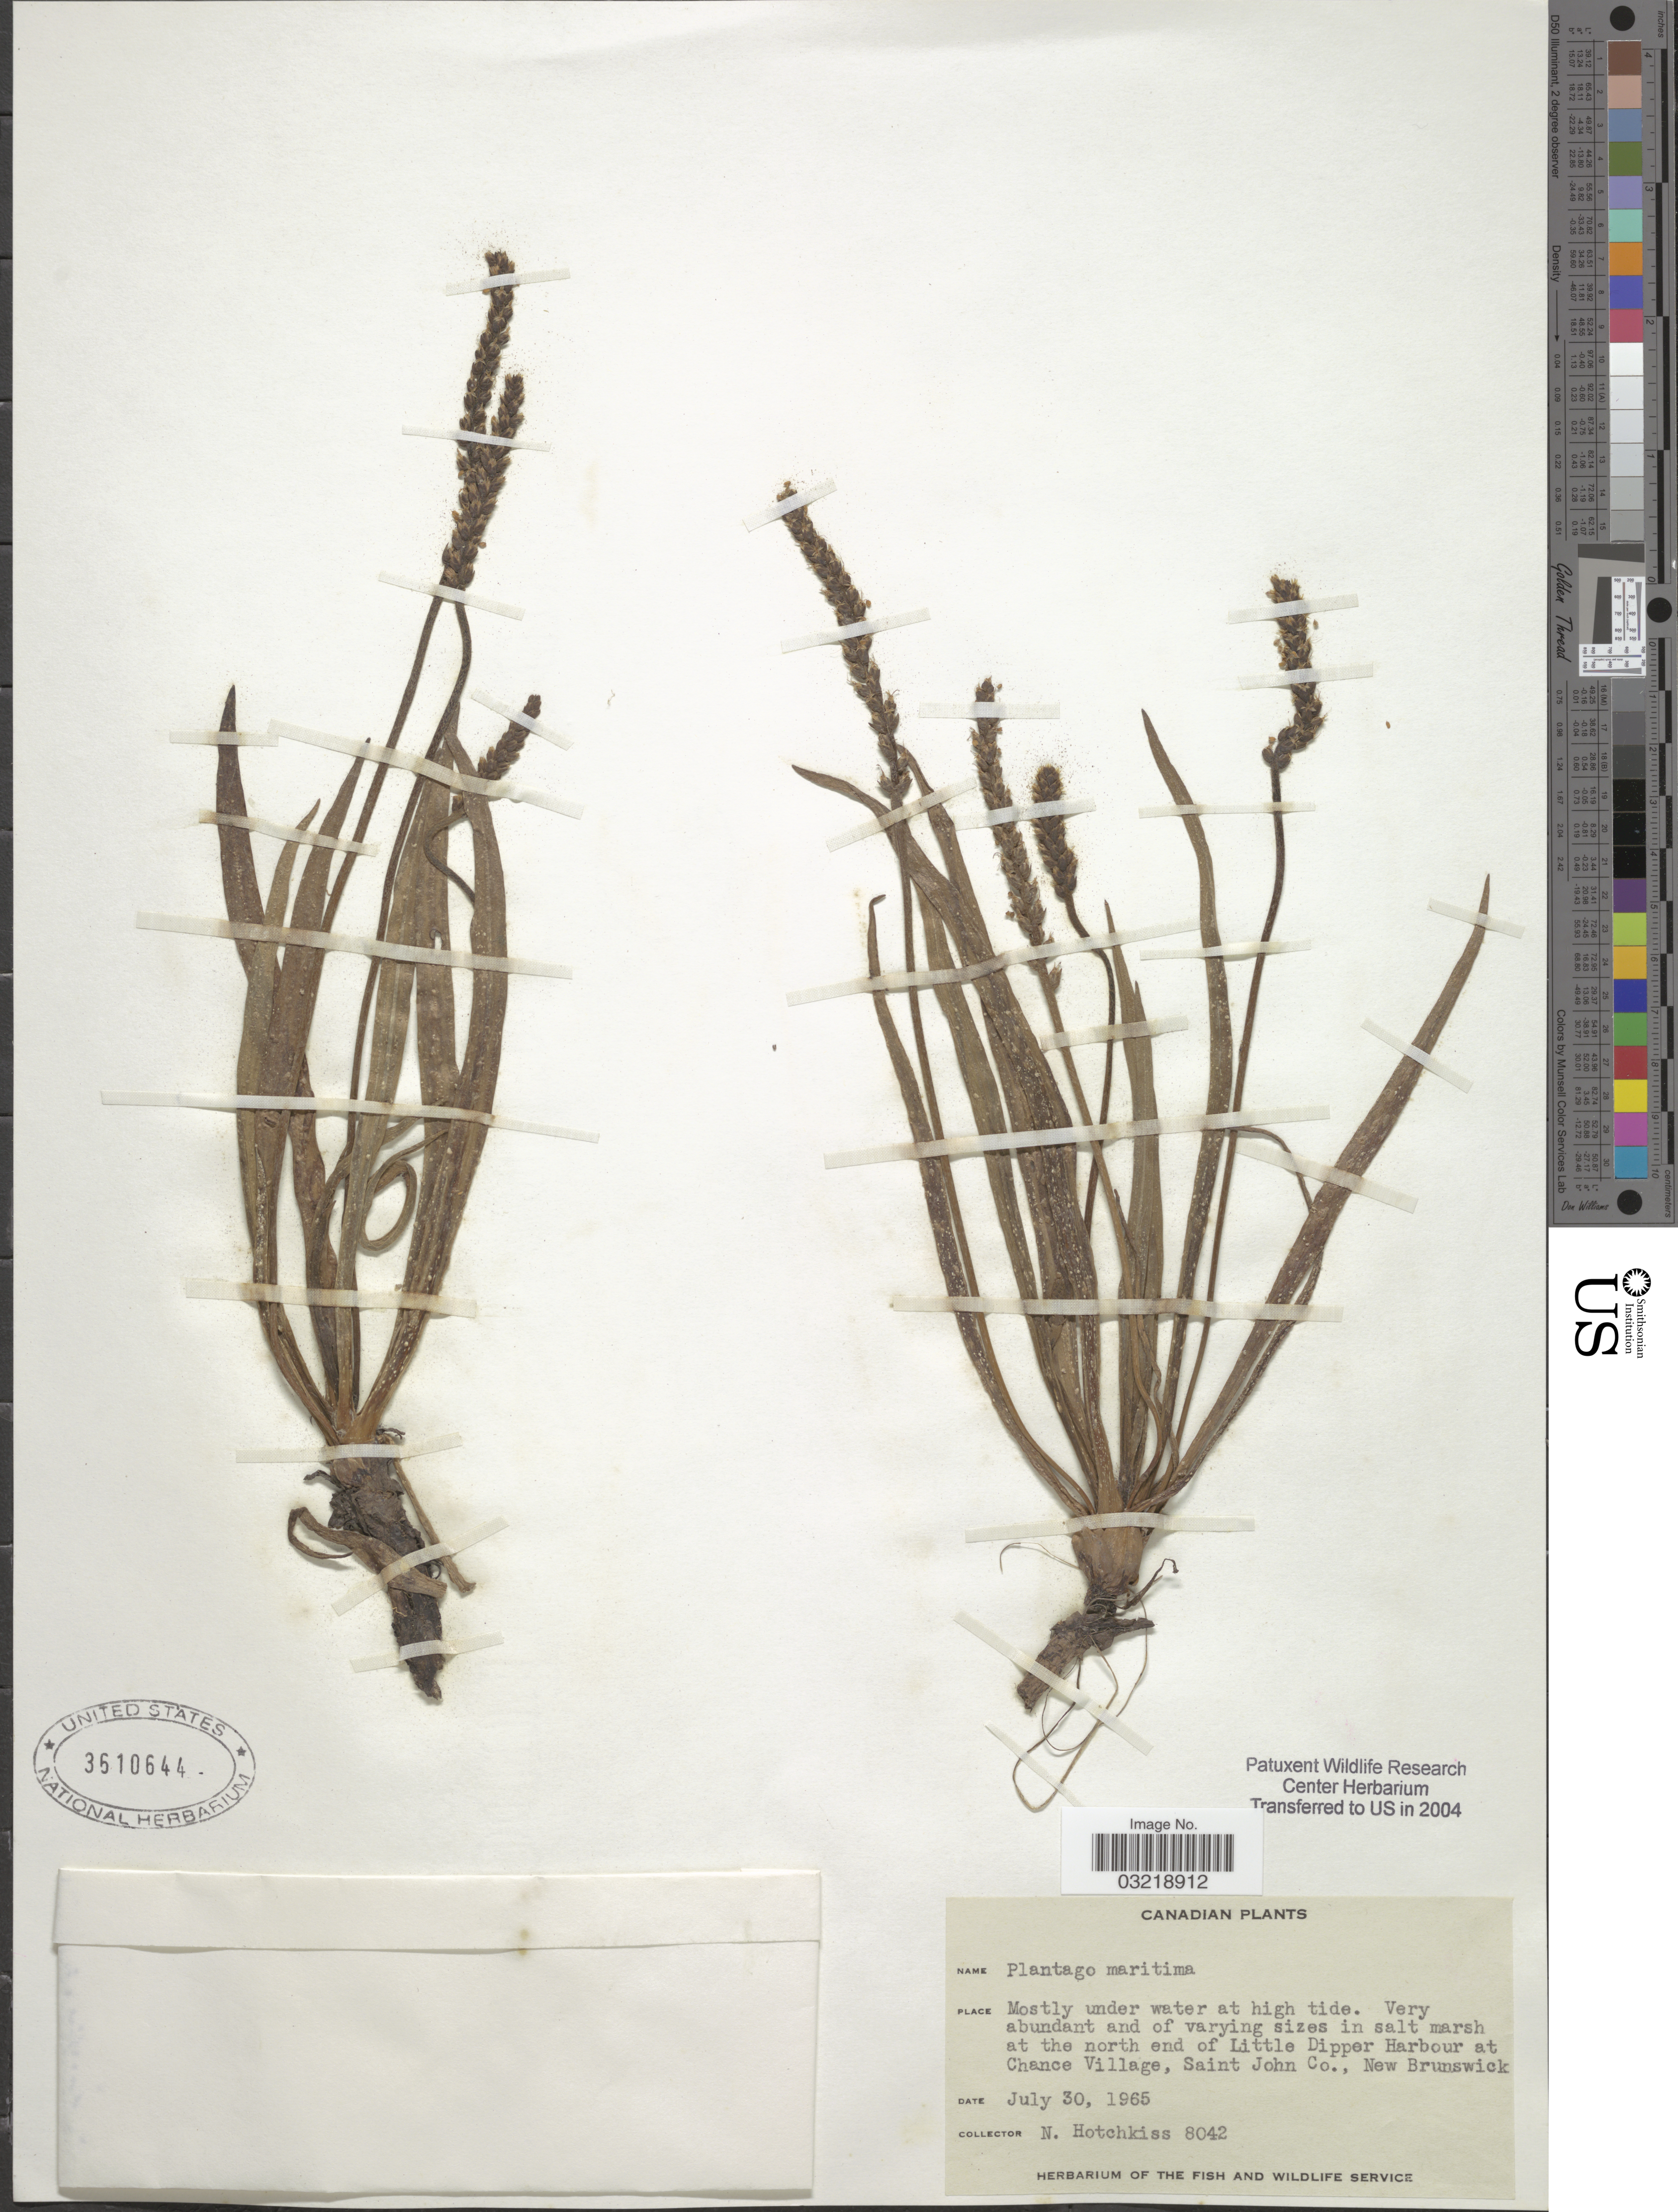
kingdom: Plantae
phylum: Tracheophyta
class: Magnoliopsida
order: Lamiales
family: Plantaginaceae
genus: Plantago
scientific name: Plantago maritima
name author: L.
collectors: N. Hotchkiss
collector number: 8042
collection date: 1965-07-30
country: Canada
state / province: New Brunswick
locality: Very abundant and of varying sizes in salt marsh at the north end of Little Dipper Harbour at Chance Village, Saint John Co.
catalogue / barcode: US 3610644